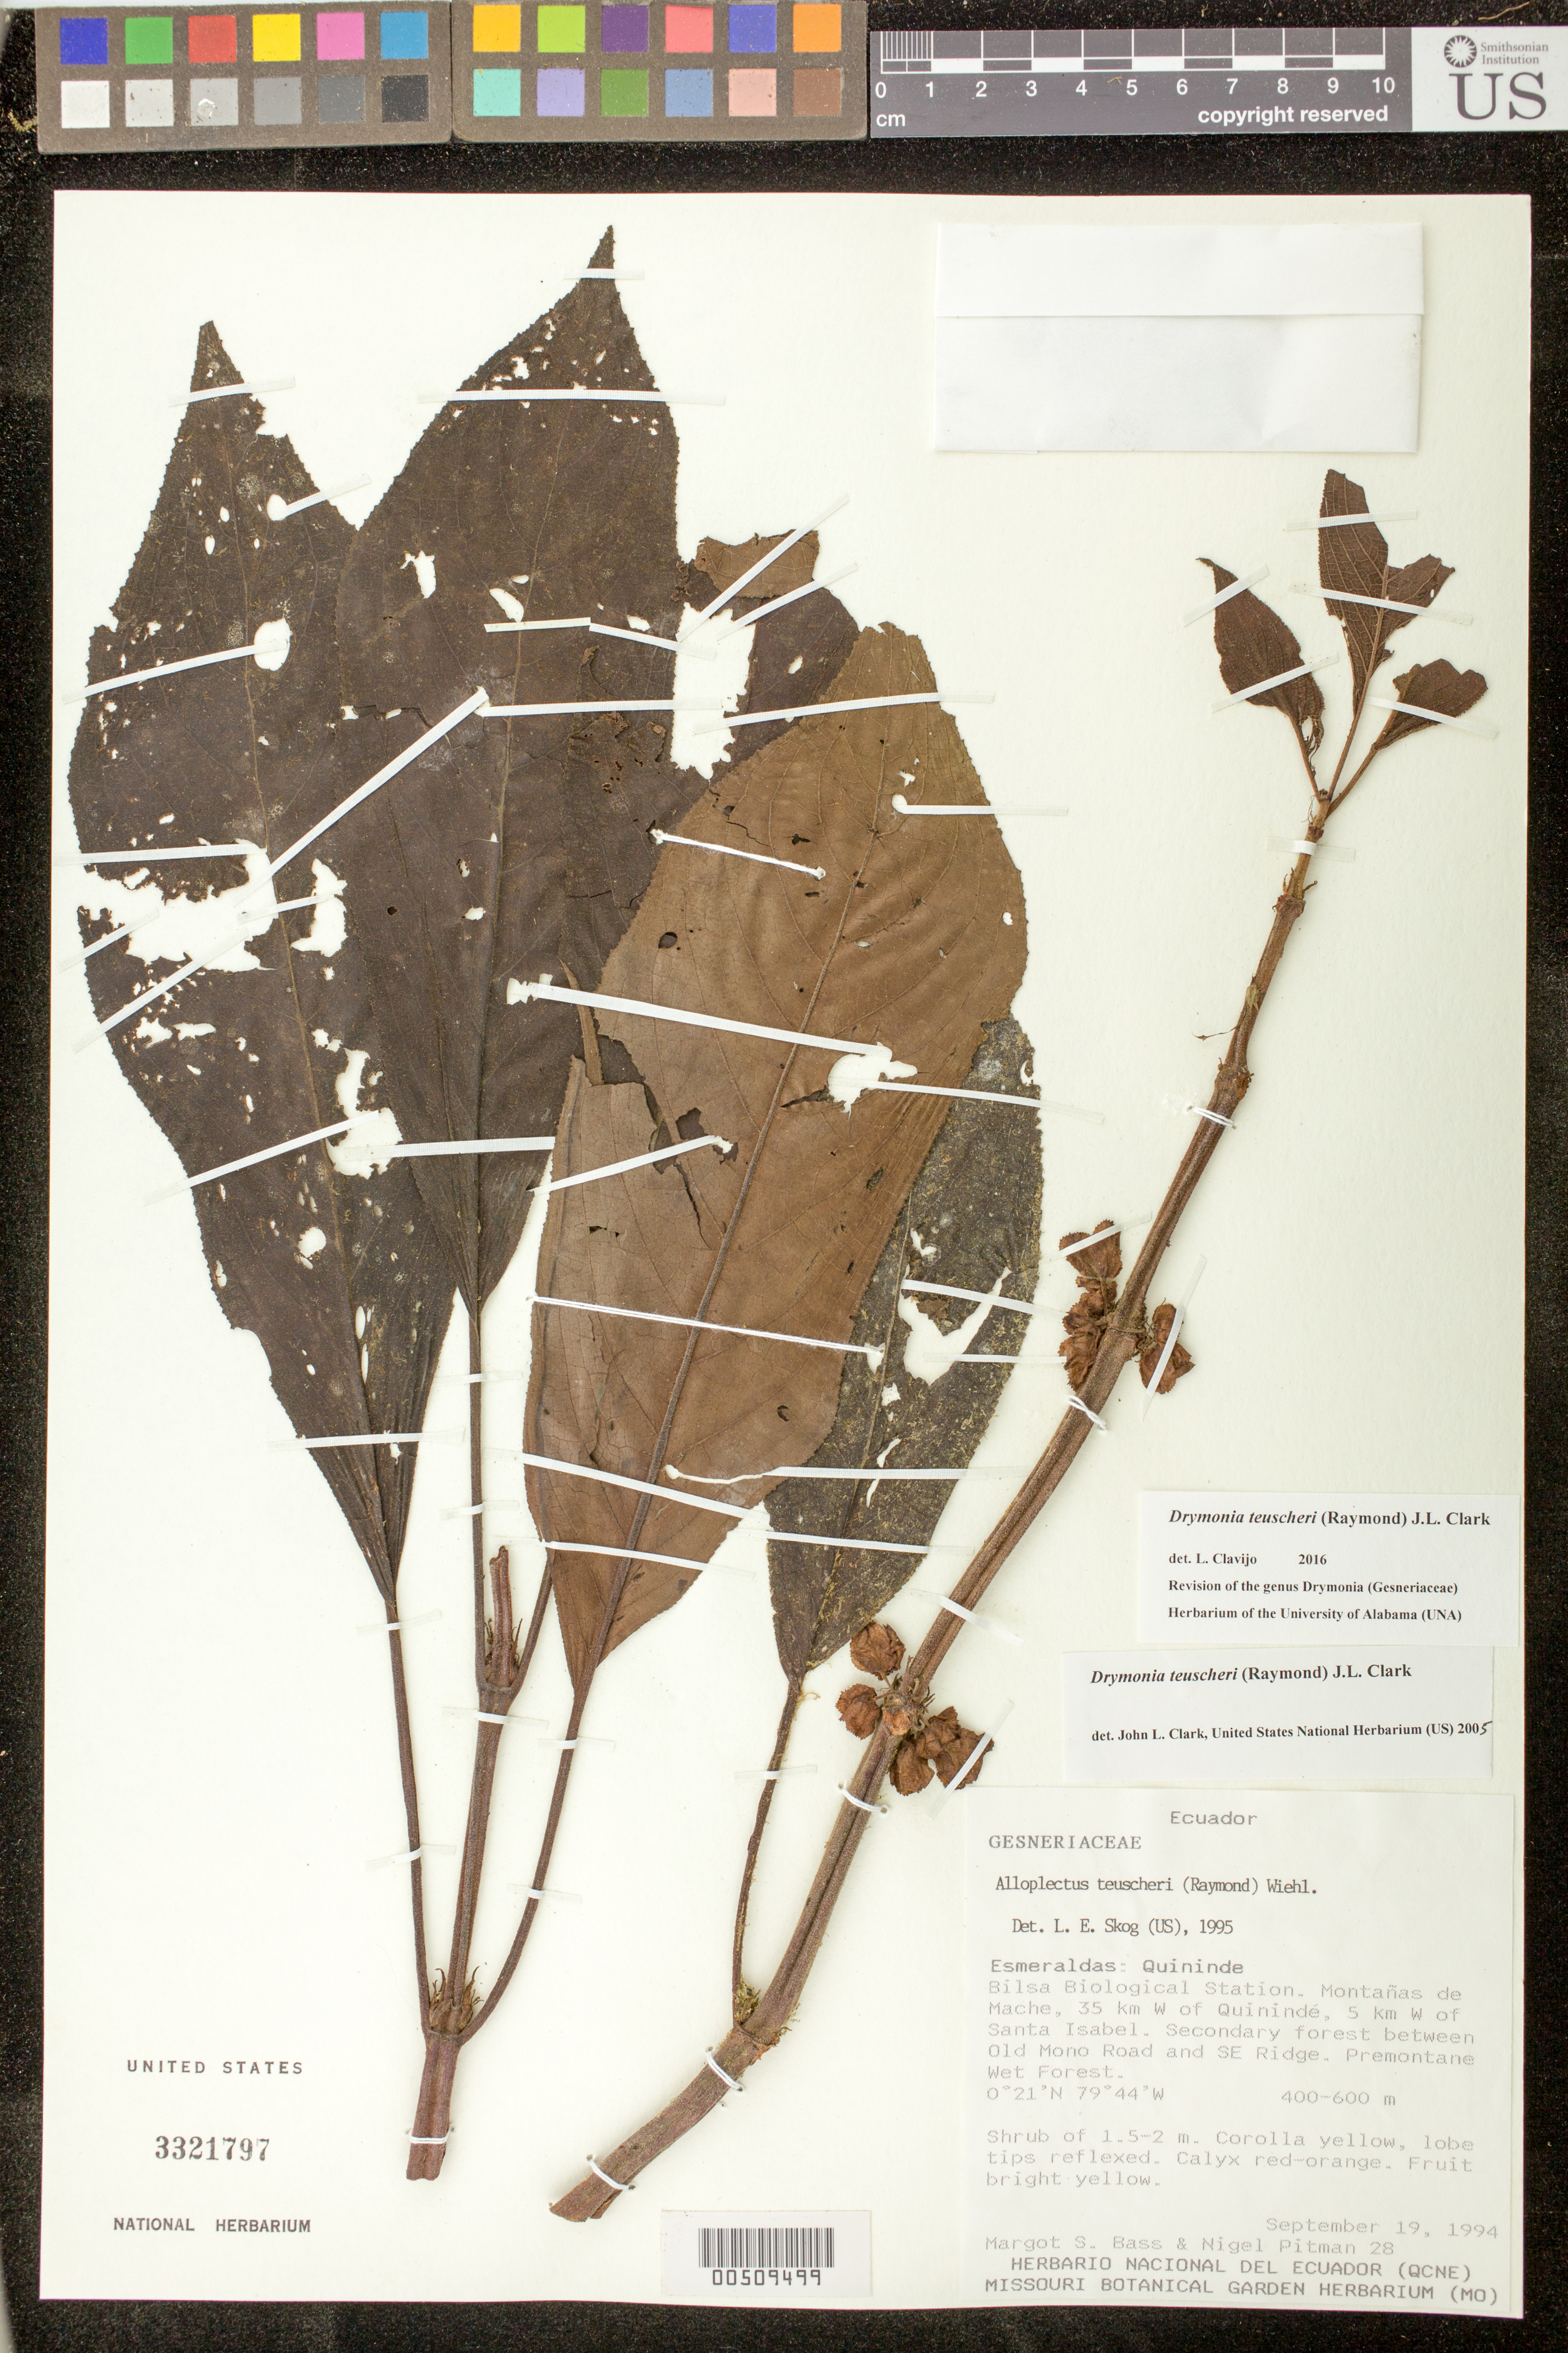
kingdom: Plantae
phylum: Tracheophyta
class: Magnoliopsida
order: Lamiales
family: Gesneriaceae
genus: Drymonia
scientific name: Drymonia teuscheri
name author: (Raymond) J.L. Clark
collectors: M. Bass & N. Pitman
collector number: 28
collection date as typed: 19 Sep 1994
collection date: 1994-09-19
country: Ecuador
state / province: Esmeraldas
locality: Quininde; Bilsa Biological Station, Montañas de Mache, 35 km W of Quinindé, 5 km W of Santa Isabel; between Old Mono Road and SE ridge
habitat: Secondary forest; premontane wet forest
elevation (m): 400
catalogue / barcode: US 3321797